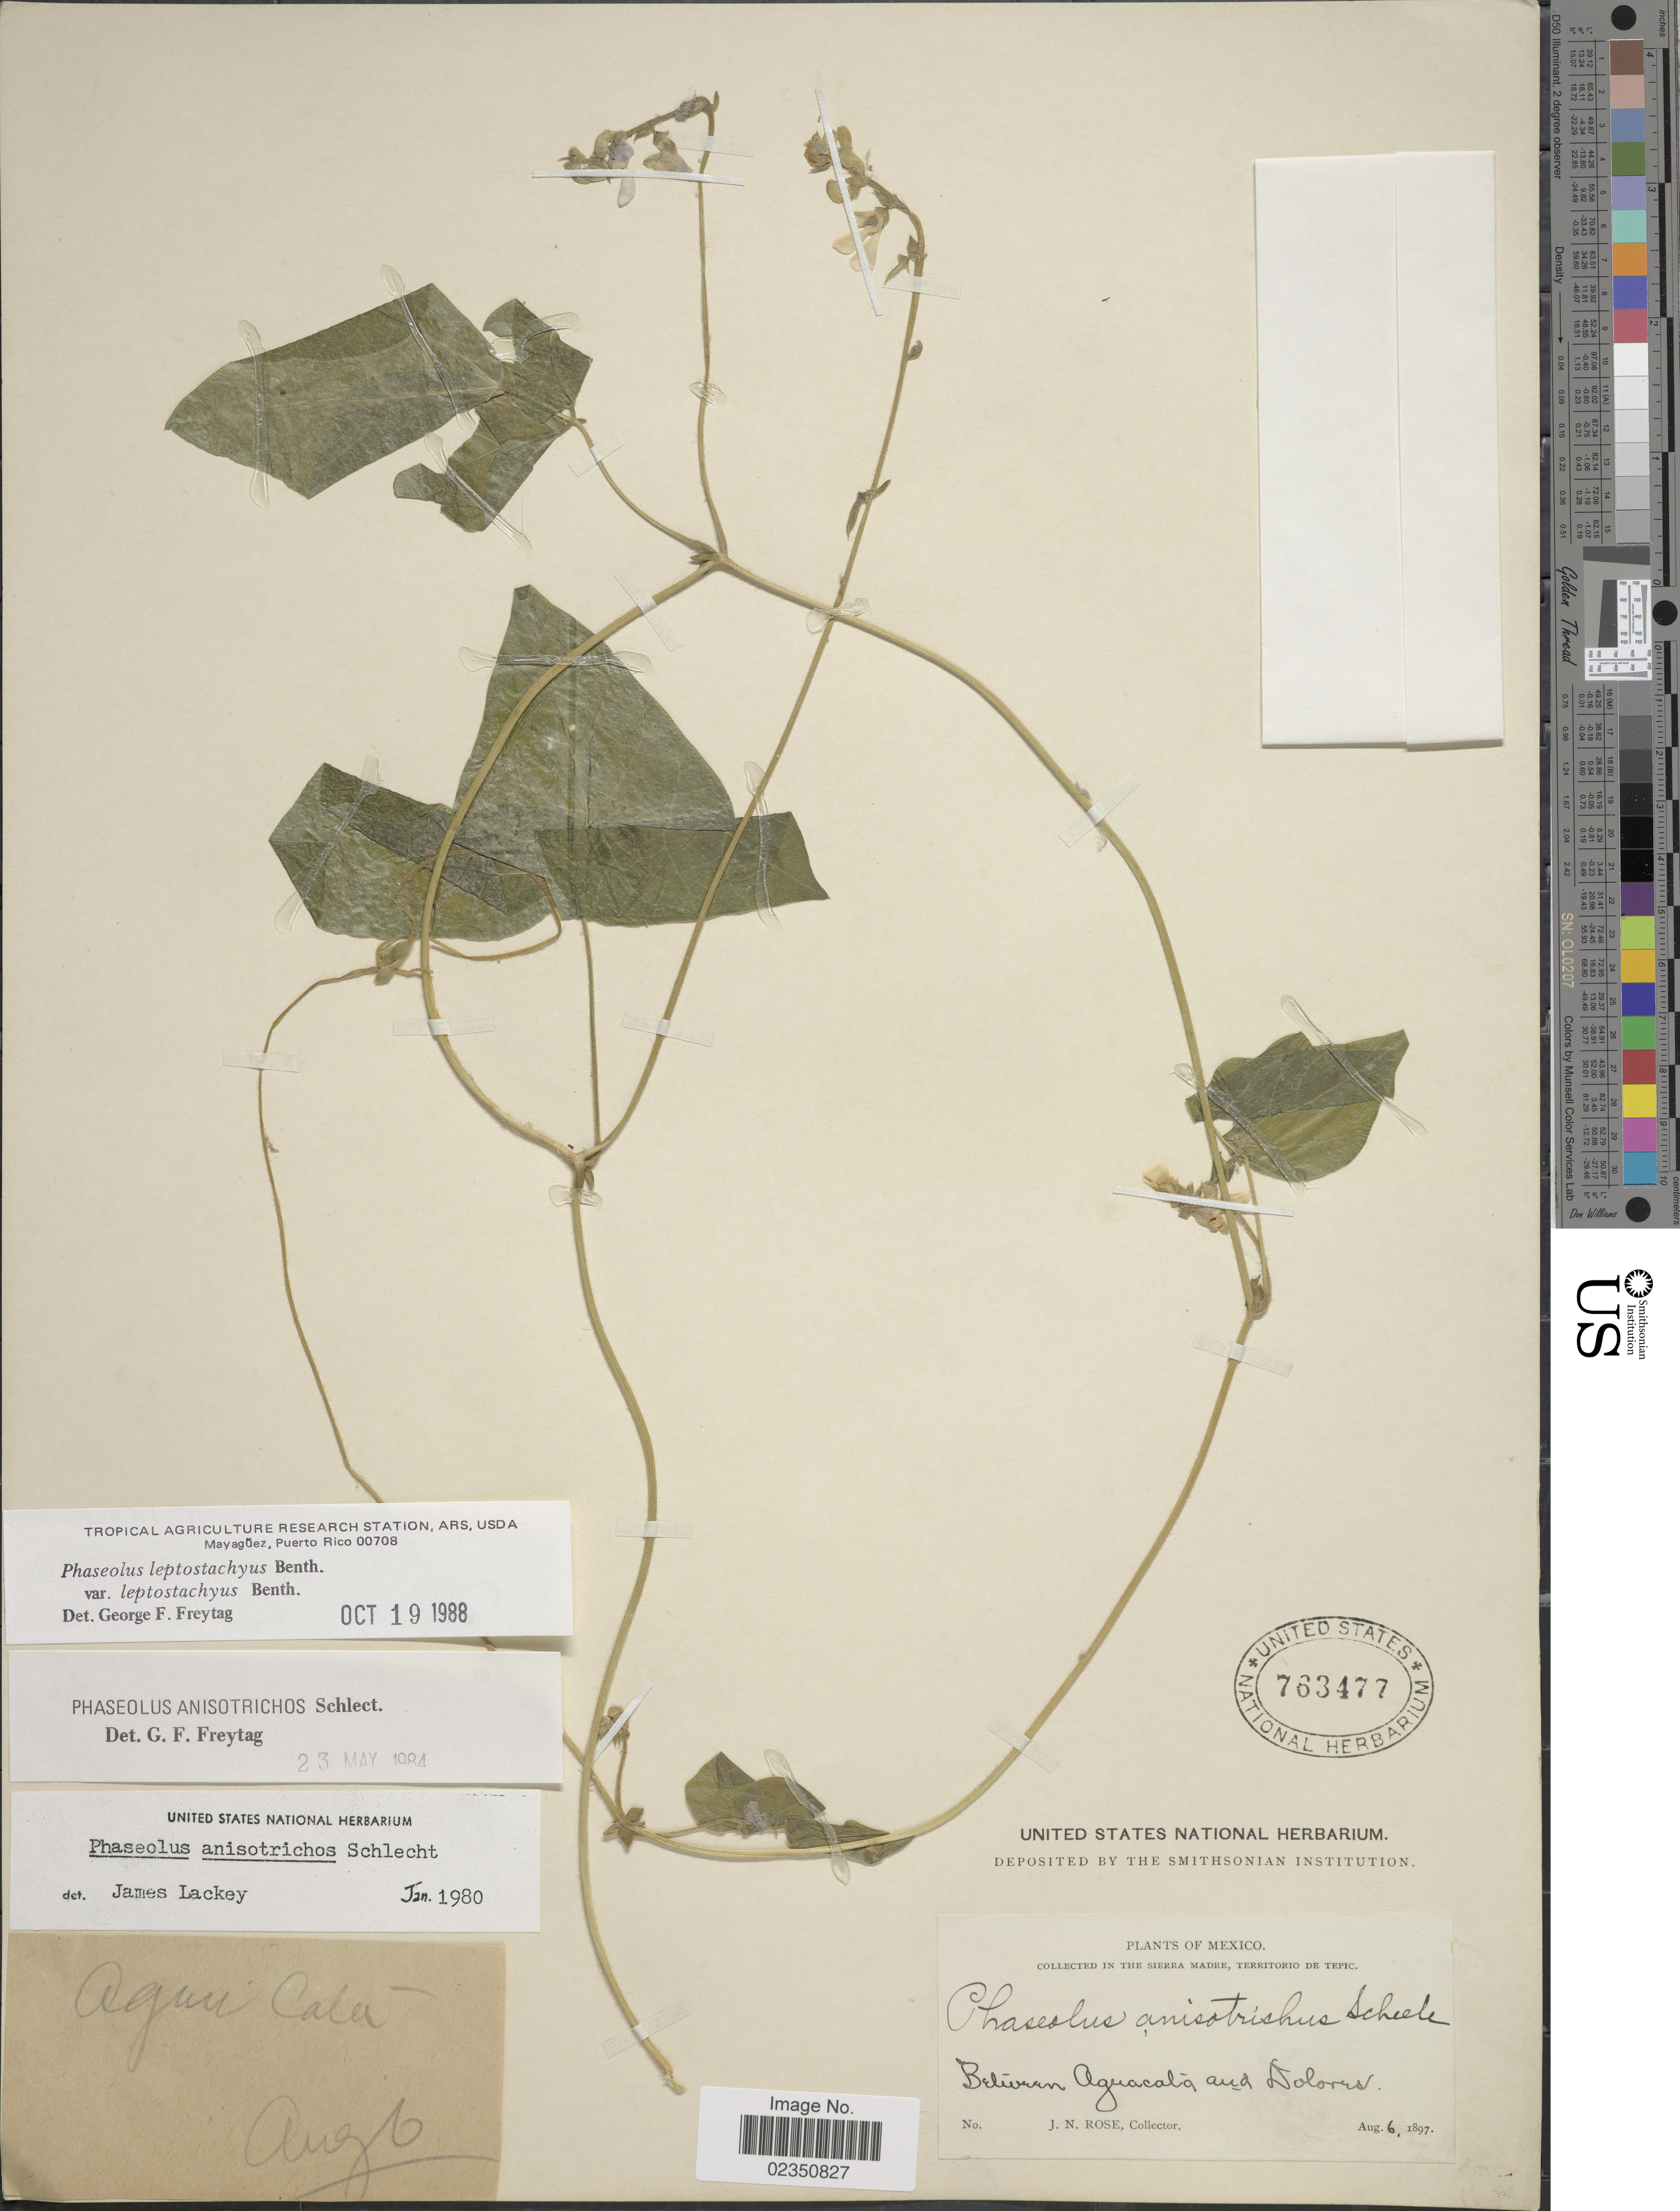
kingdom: Plantae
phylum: Tracheophyta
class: Magnoliopsida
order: Fabales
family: Fabaceae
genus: Phaseolus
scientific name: Phaseolus leptostachyus var. leptostachyus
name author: Benth.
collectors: J. N. Rose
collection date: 1897-08-06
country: Mexico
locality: Sierra Madre, Territorio De Tepic, between Aguacata and Dolores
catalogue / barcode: US 763477